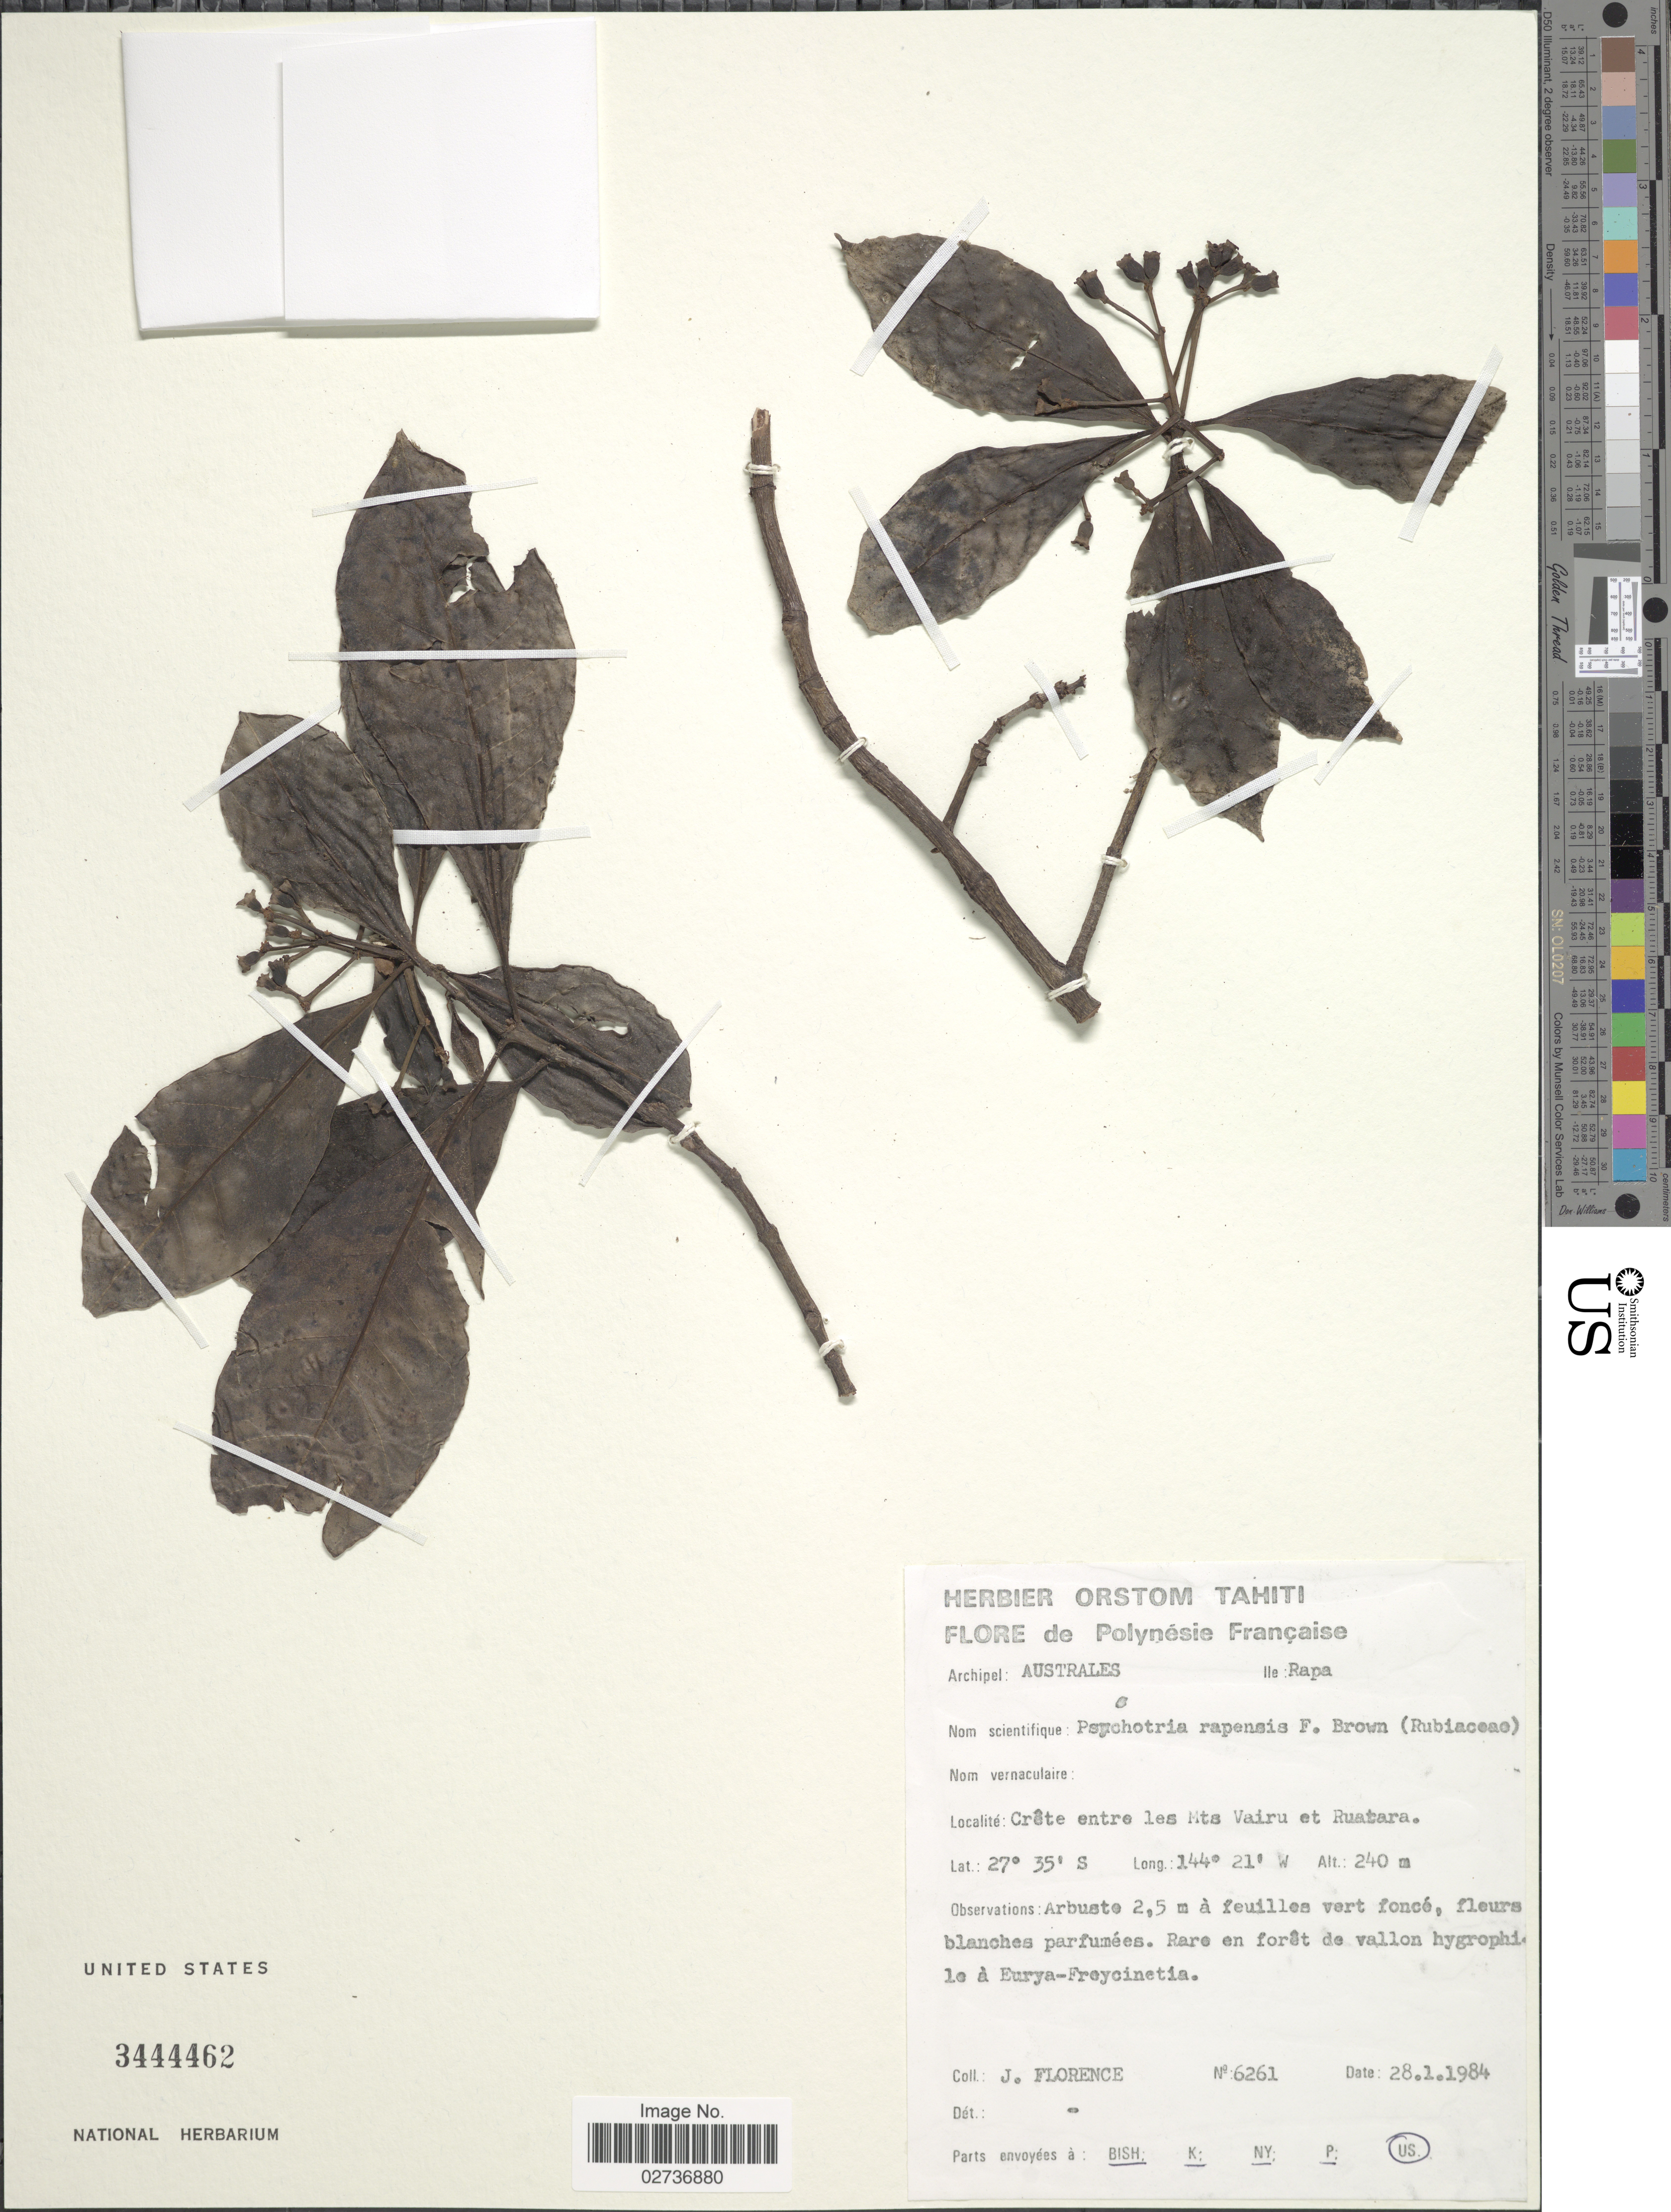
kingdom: Plantae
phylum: Tracheophyta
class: Magnoliopsida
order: Gentianales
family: Rubiaceae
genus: Psychotria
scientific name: Psychotria rapensis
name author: F. Br.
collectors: J. Florence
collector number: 6261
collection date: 1984-01-28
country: French Polynesia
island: Rapa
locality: Archipel: Australes. Ile: Rapa. Crete entre les Mts Vairu et Ruatara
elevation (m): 240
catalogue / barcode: US 3444462